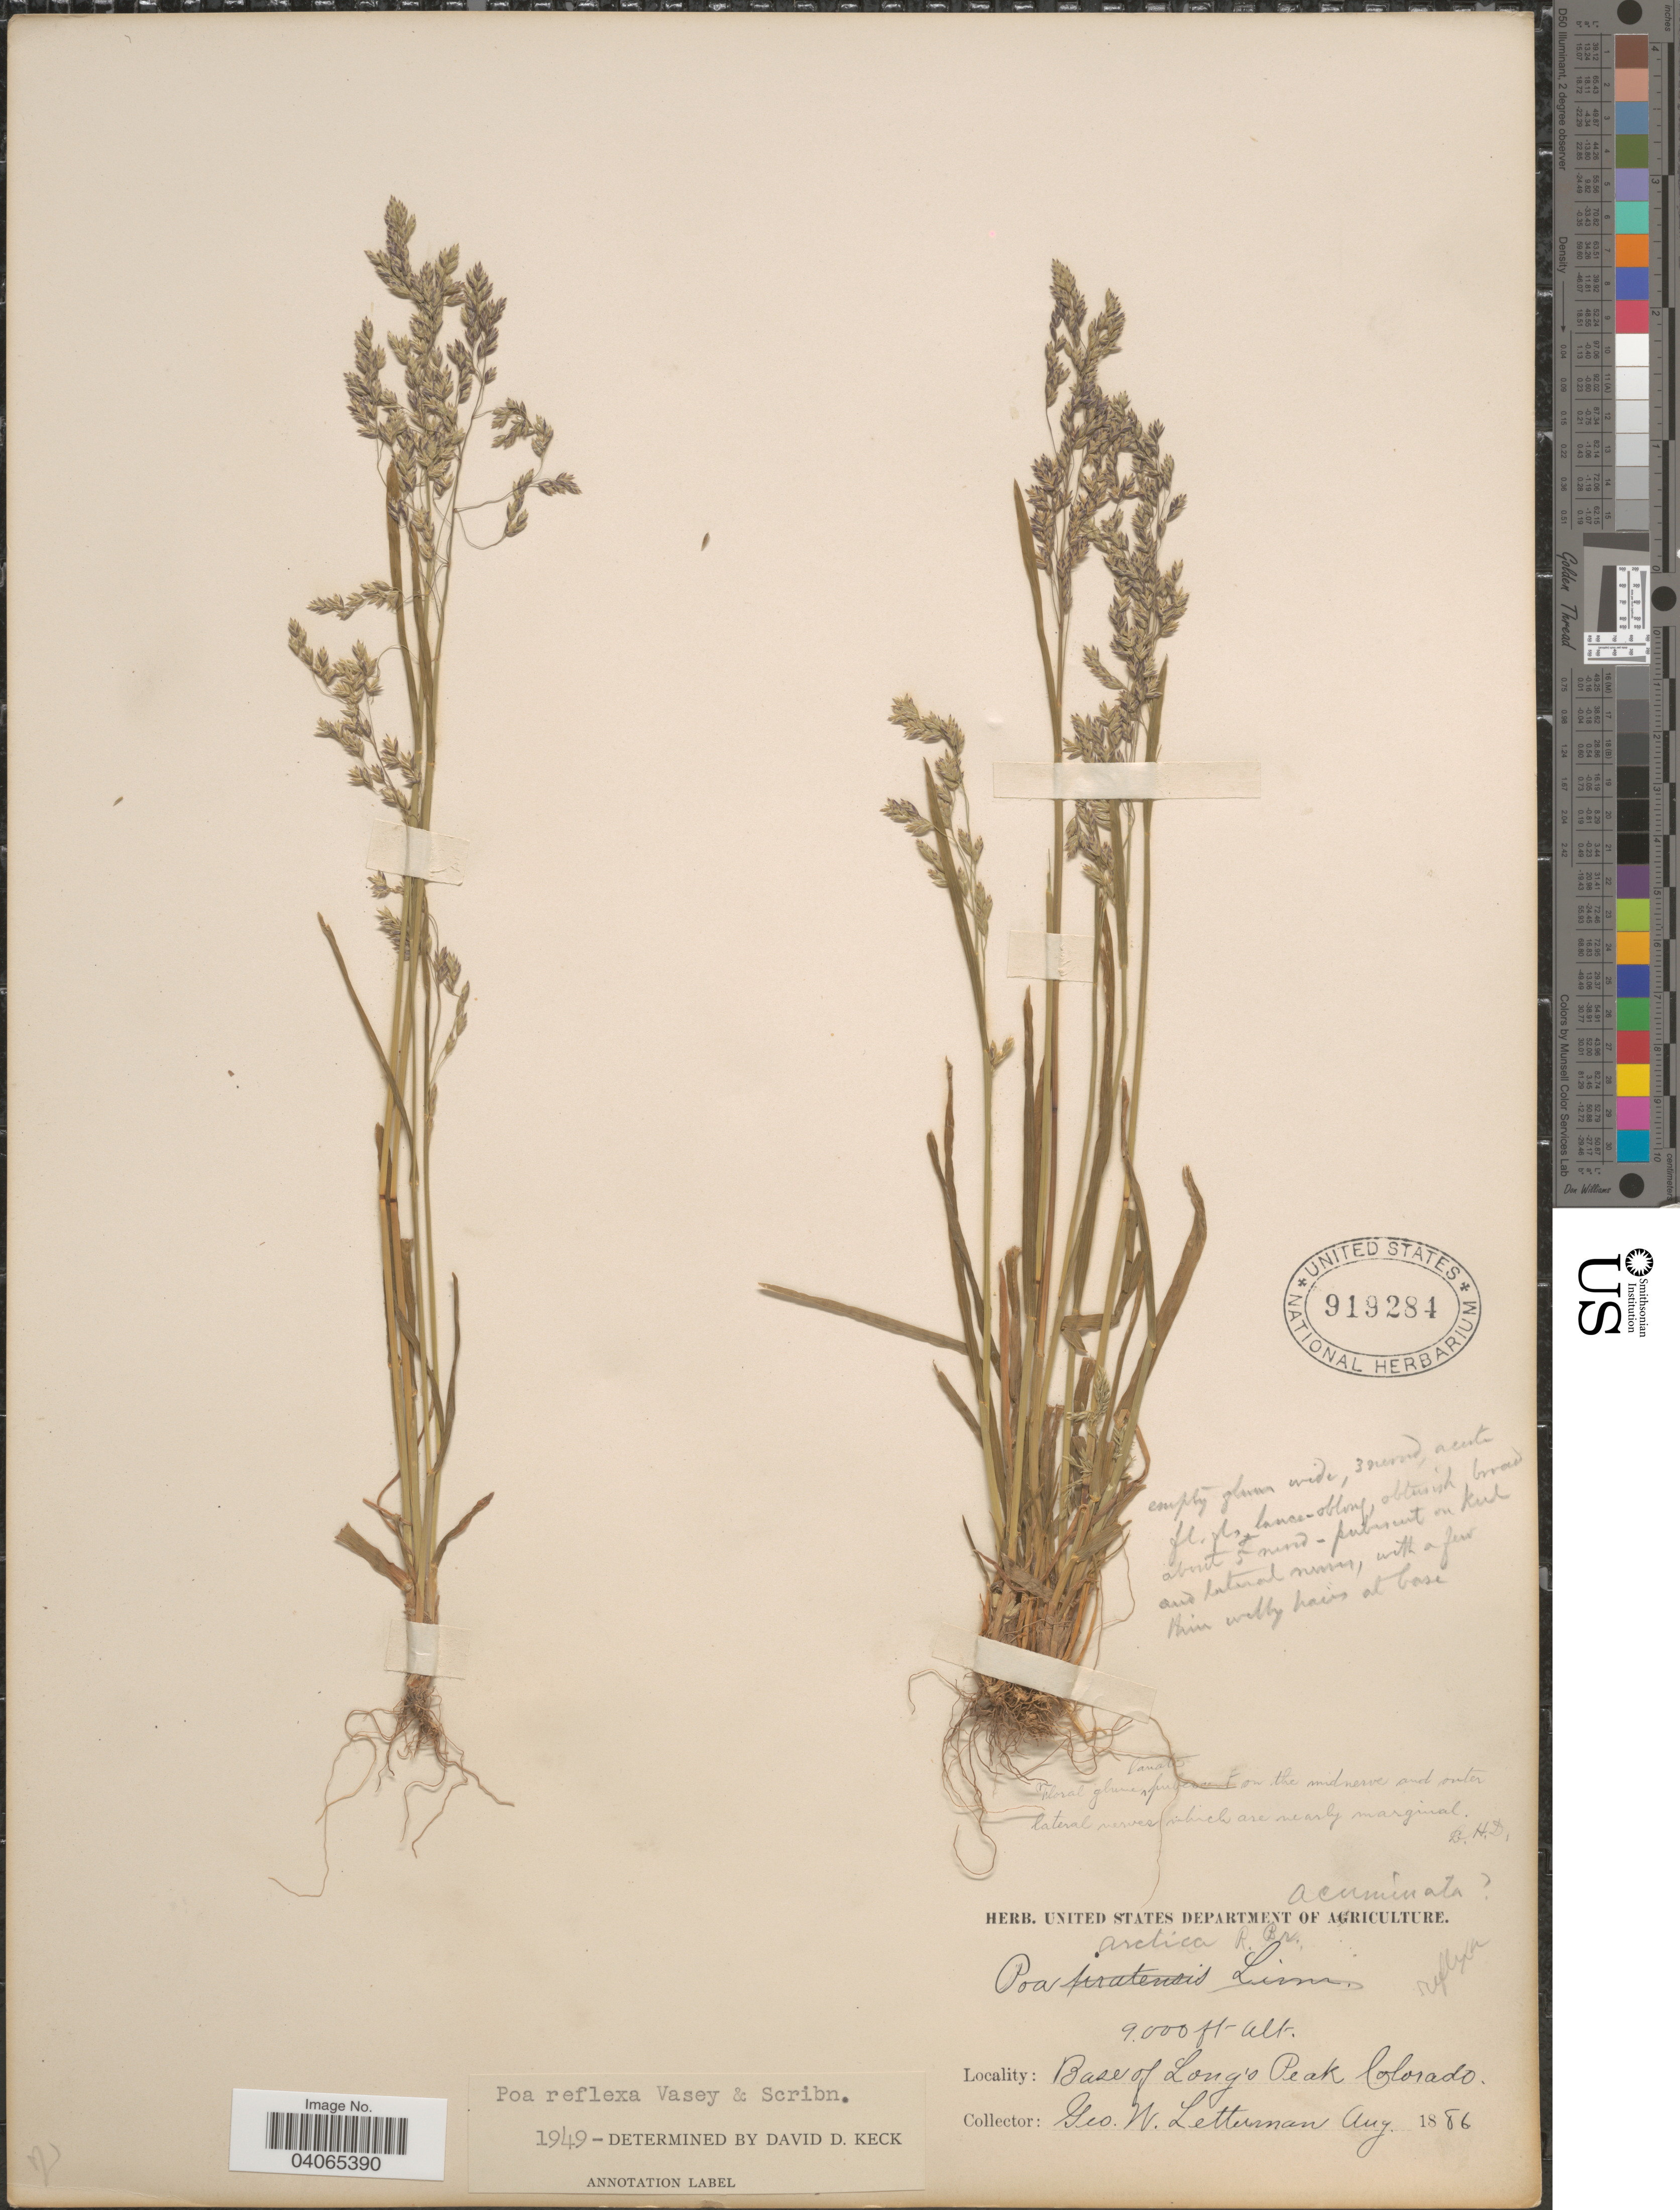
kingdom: Plantae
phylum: Tracheophyta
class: Liliopsida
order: Poales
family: Poaceae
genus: Poa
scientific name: Poa reflexa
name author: Vasey & Scribn.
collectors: G. W. Letterman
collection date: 1886-08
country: United States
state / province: Colorado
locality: Base of Long's Peak.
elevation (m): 2743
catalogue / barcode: US 919284